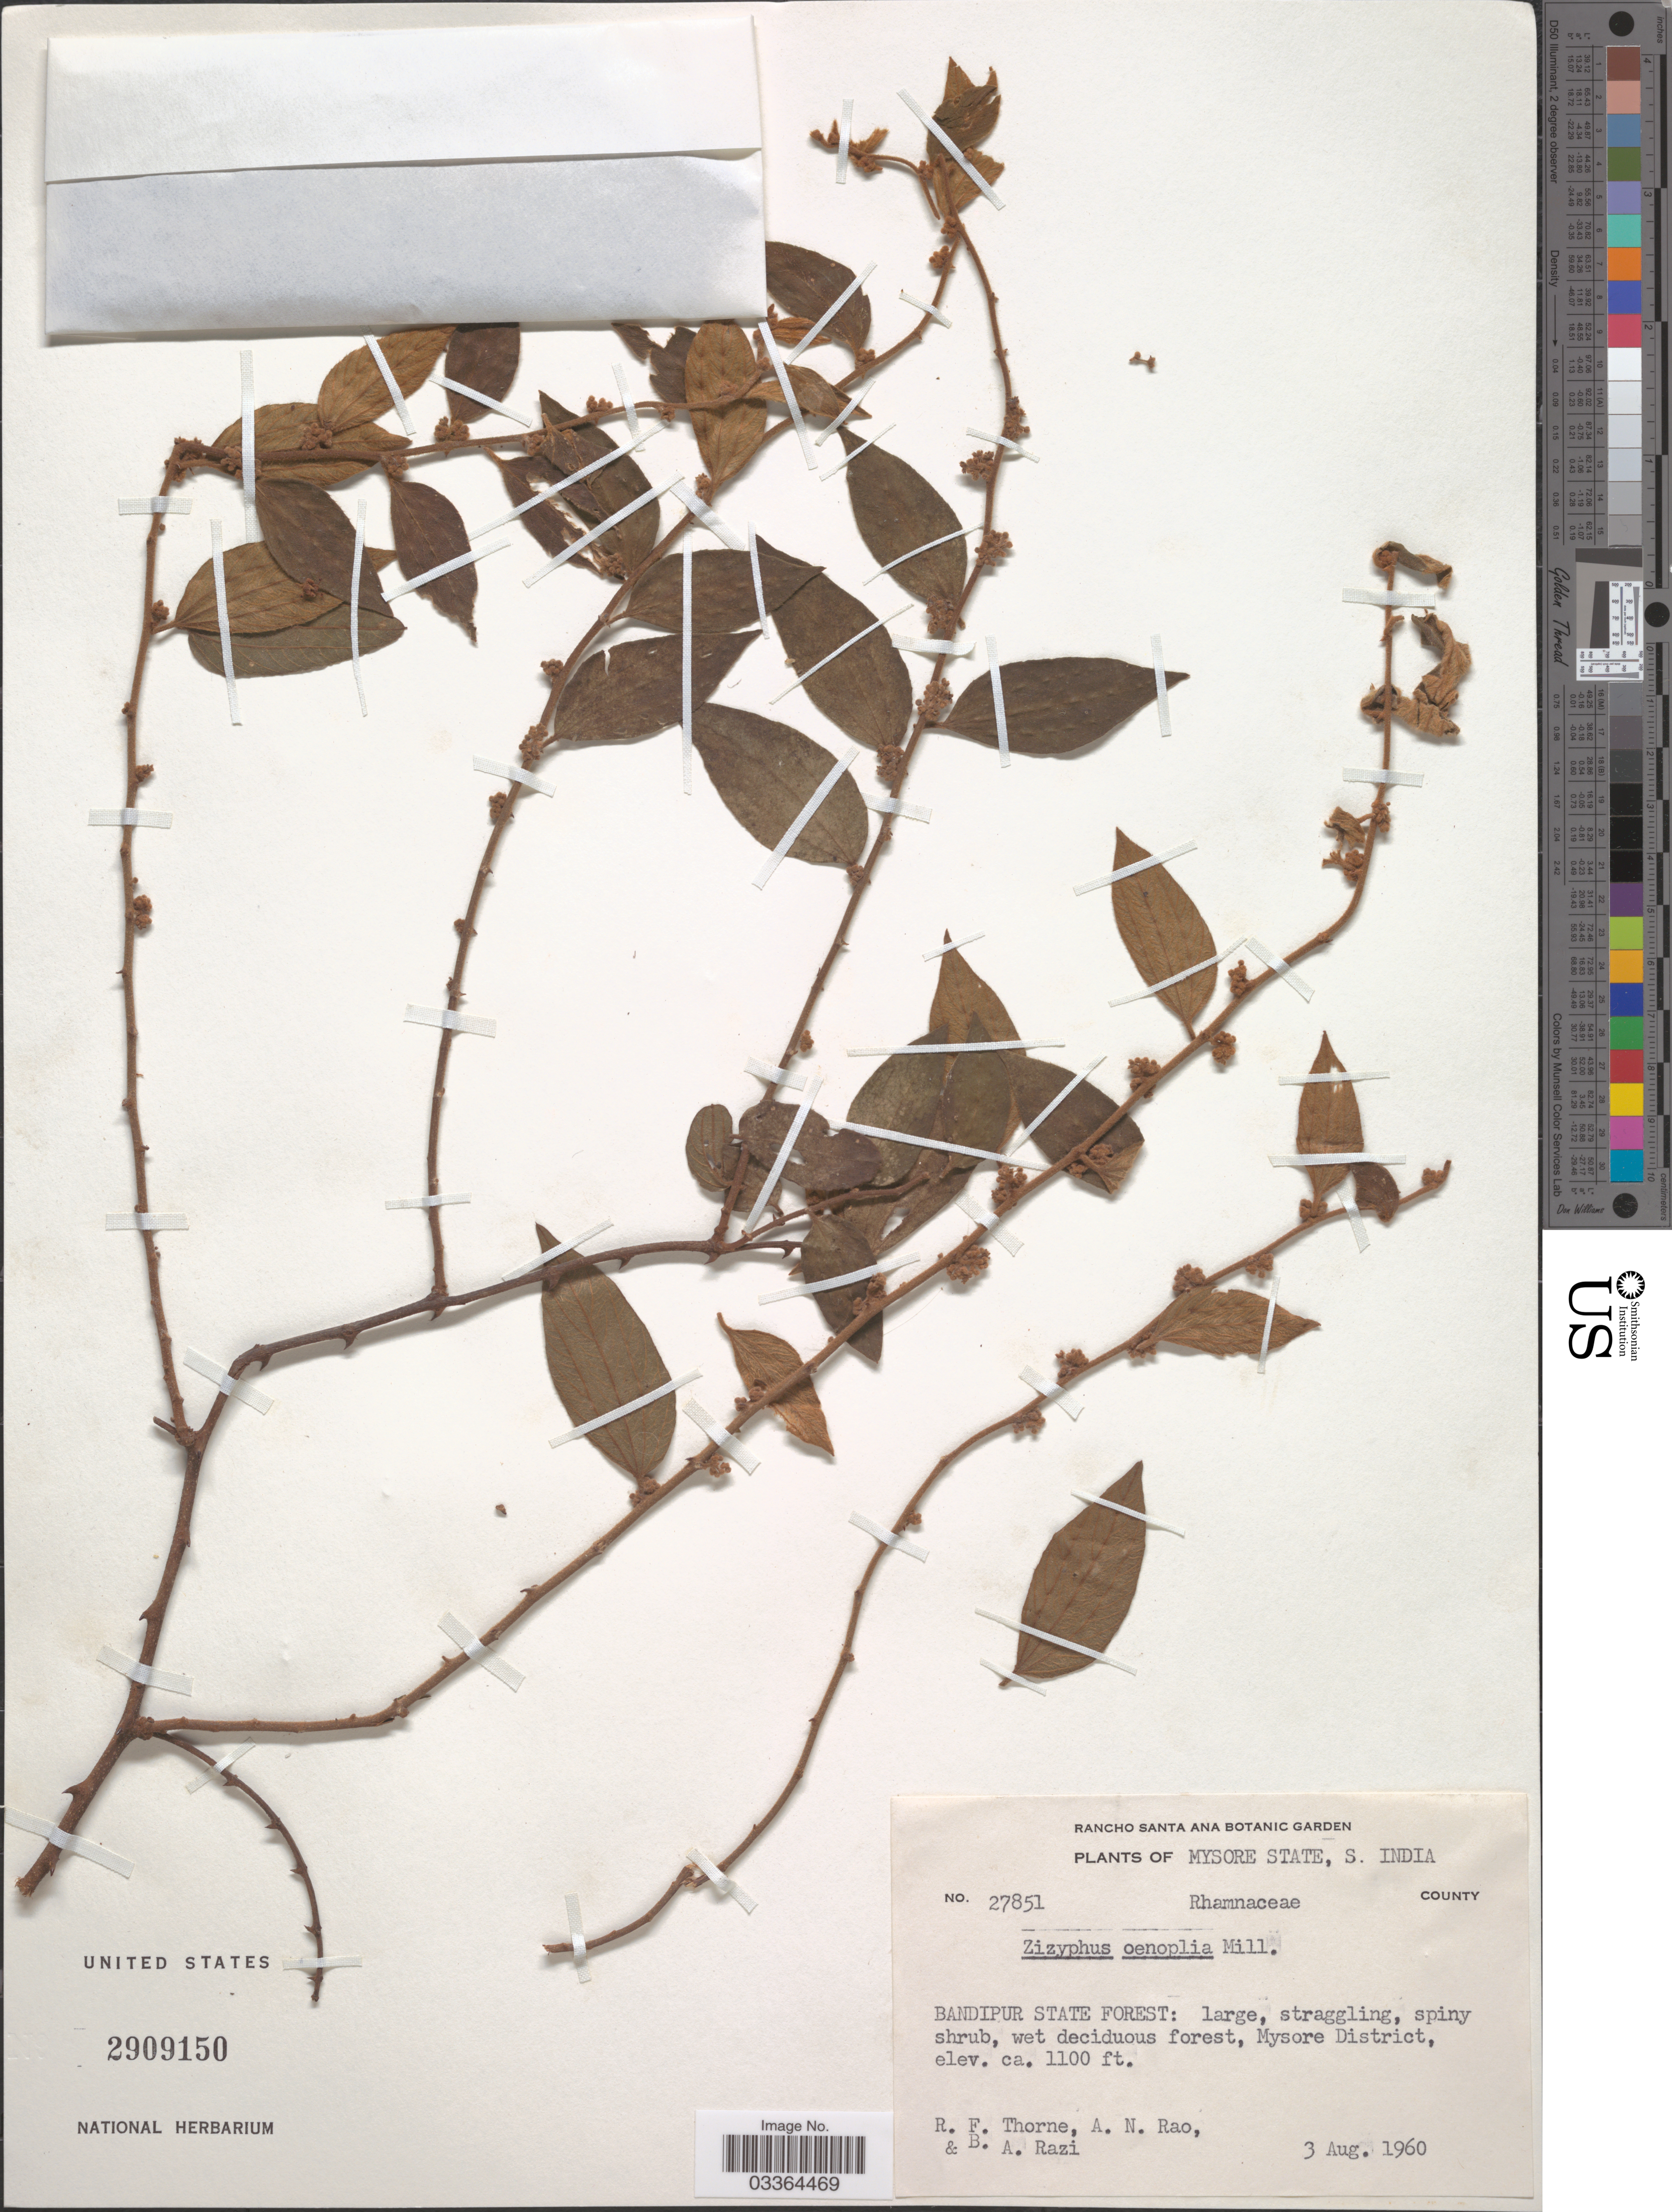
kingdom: Plantae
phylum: Tracheophyta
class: Magnoliopsida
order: Rosales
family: Rhamnaceae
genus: Ziziphus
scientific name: Ziziphus oenopolia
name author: (L.) Mill.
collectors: R. Thorne, A. Rao & B. Razi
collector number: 27851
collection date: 1960-08-03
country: India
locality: Mysore State, S. India. Bandipur State Forest: Mysore District.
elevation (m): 335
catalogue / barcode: US 2909150